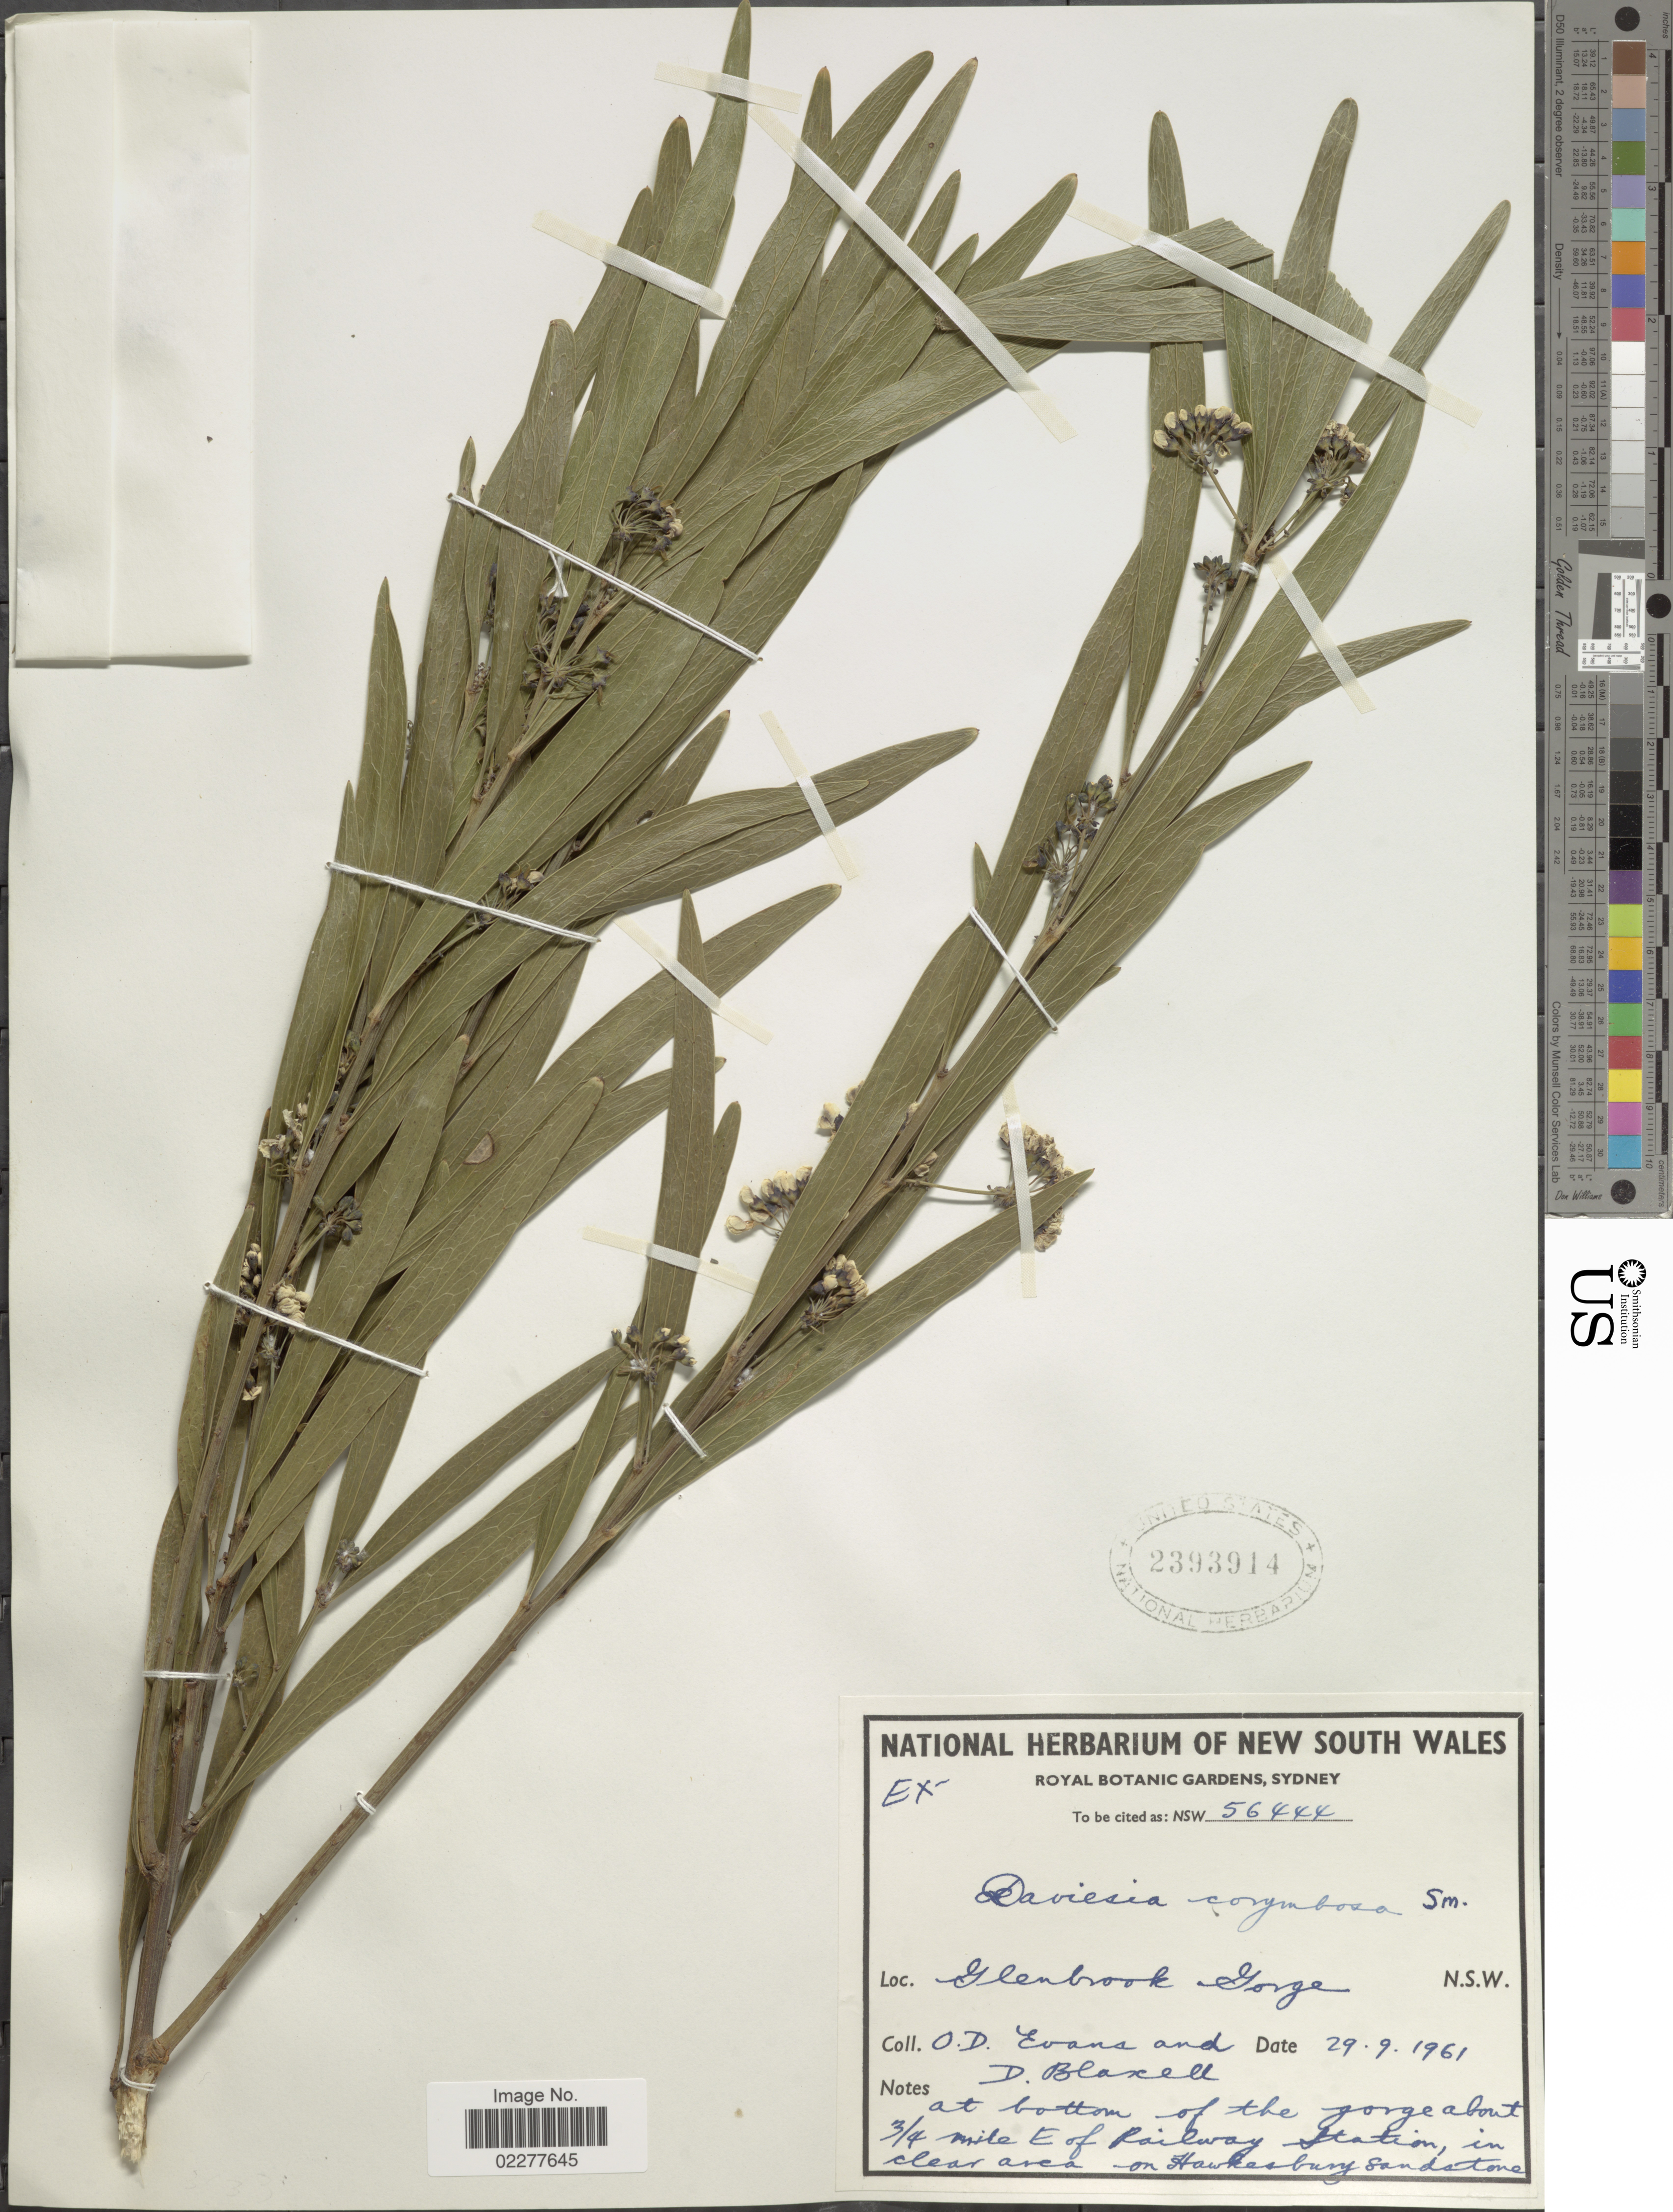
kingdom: Plantae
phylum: Tracheophyta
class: Magnoliopsida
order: Fabales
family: Fabaceae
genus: Daviesia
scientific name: Daviesia corymbosa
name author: Sm.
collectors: O. Evans & D. Blaxell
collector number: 56444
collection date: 1961-09-29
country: Australia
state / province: New South Wales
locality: Glenbrook Jorge. N.S.W.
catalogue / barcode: US 2393914